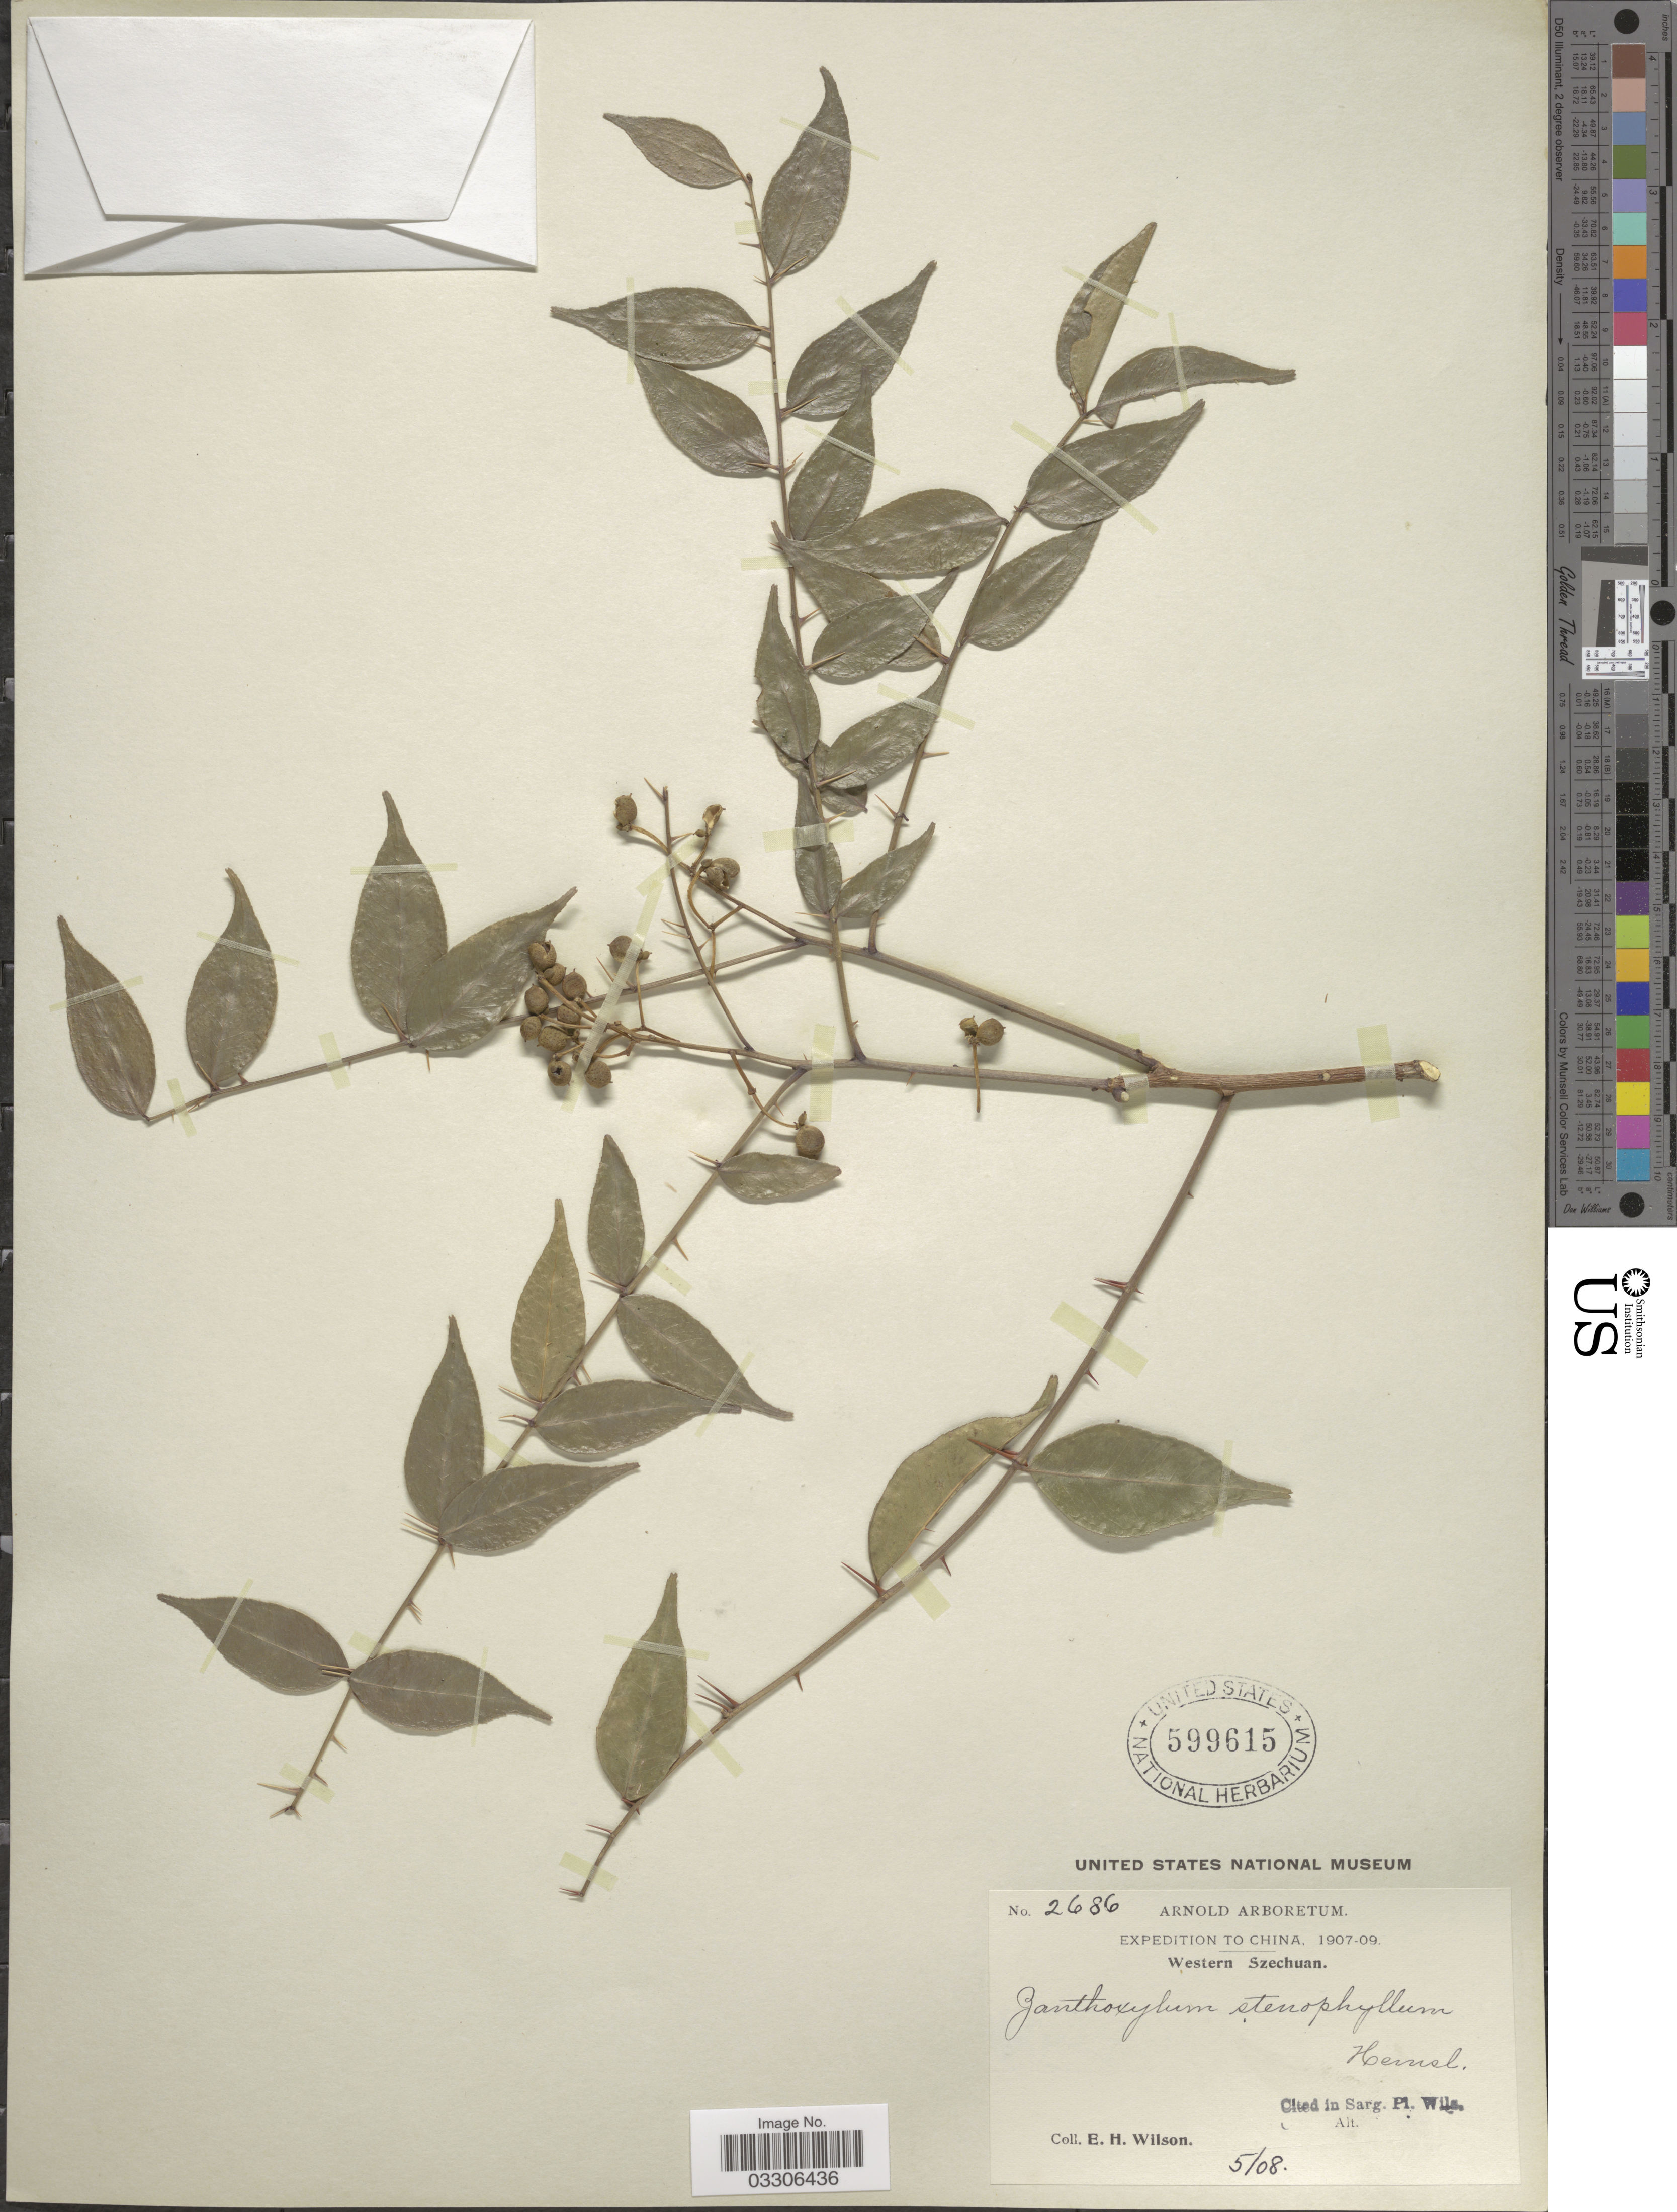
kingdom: Plantae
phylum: Tracheophyta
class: Magnoliopsida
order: Sapindales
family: Rutaceae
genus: Zanthoxylum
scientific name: Zanthoxylum stenophyllum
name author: Hemsl.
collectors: E. Wilson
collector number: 2686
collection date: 1908-05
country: China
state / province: Sichuan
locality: Western Szechuan.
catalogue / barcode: US 599615